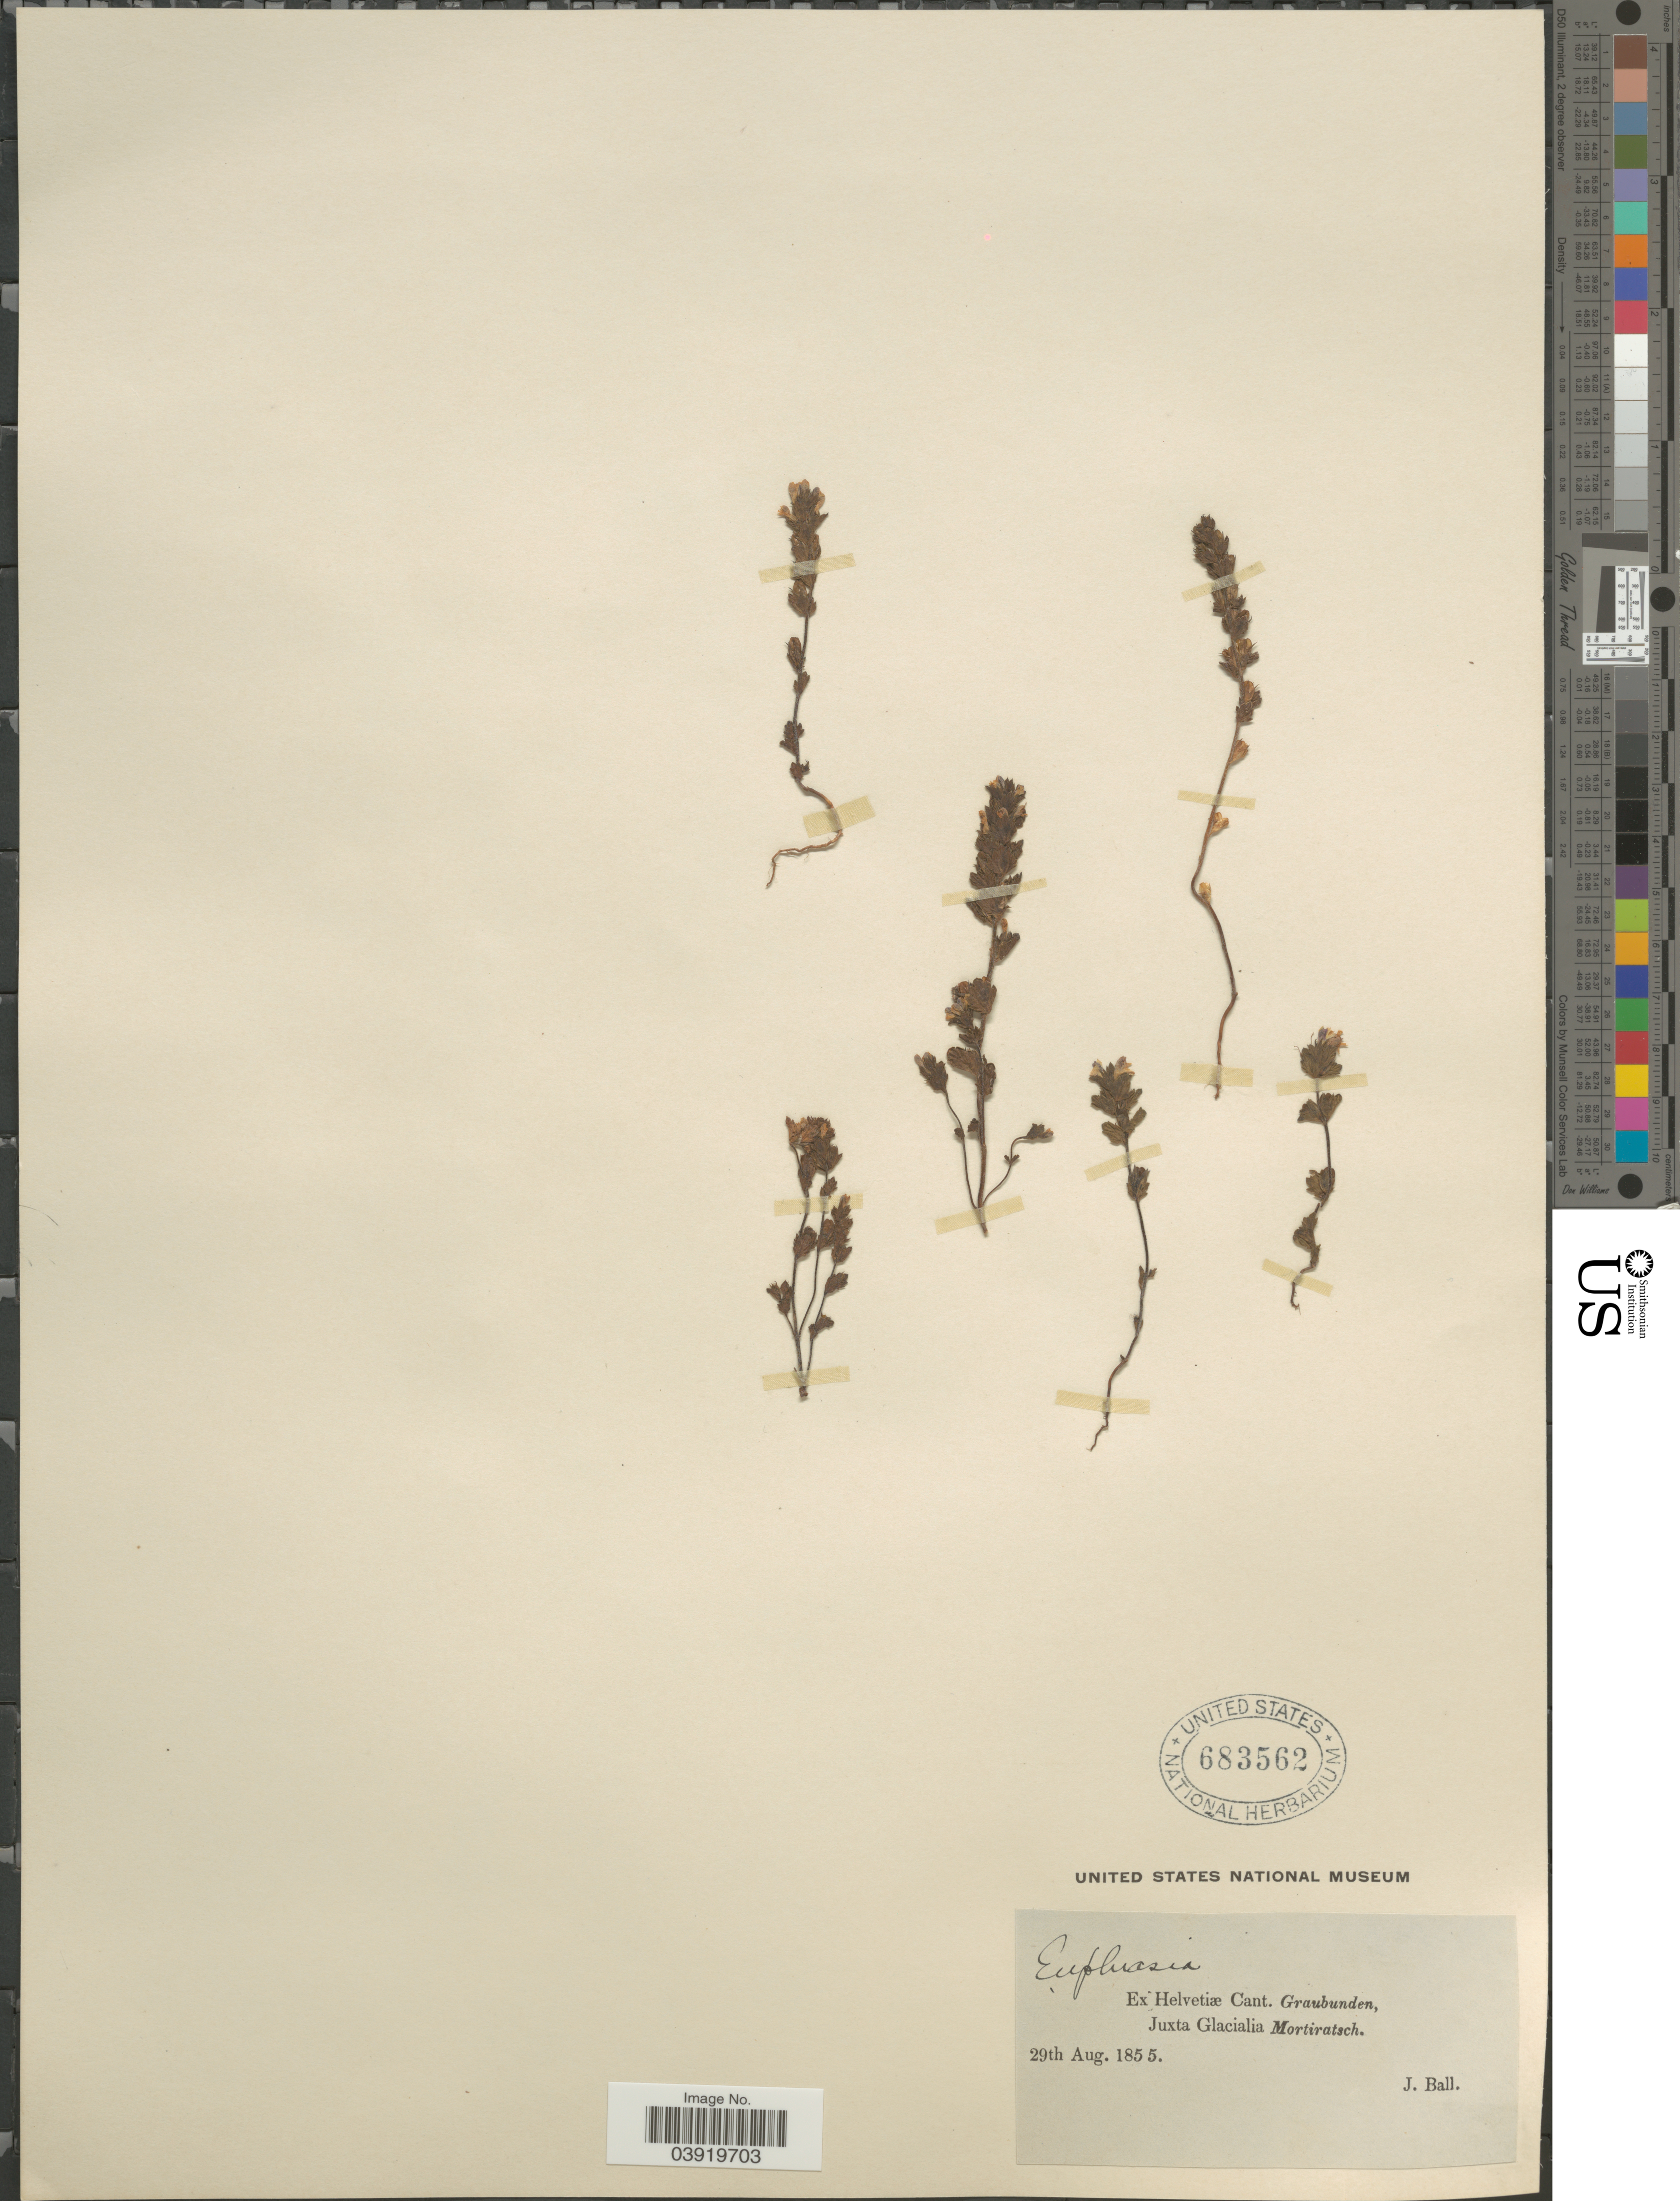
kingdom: Plantae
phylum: Tracheophyta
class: Magnoliopsida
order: Lamiales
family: Orobanchaceae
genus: Euphrasia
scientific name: Euphrasia sp.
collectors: J. Ball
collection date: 1855-08-29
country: Switzerland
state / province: Graubunden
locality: Ex Helvetiæ Cant. Graubunden, Juxta Glacialia Mortiratsch.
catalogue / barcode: US 683562